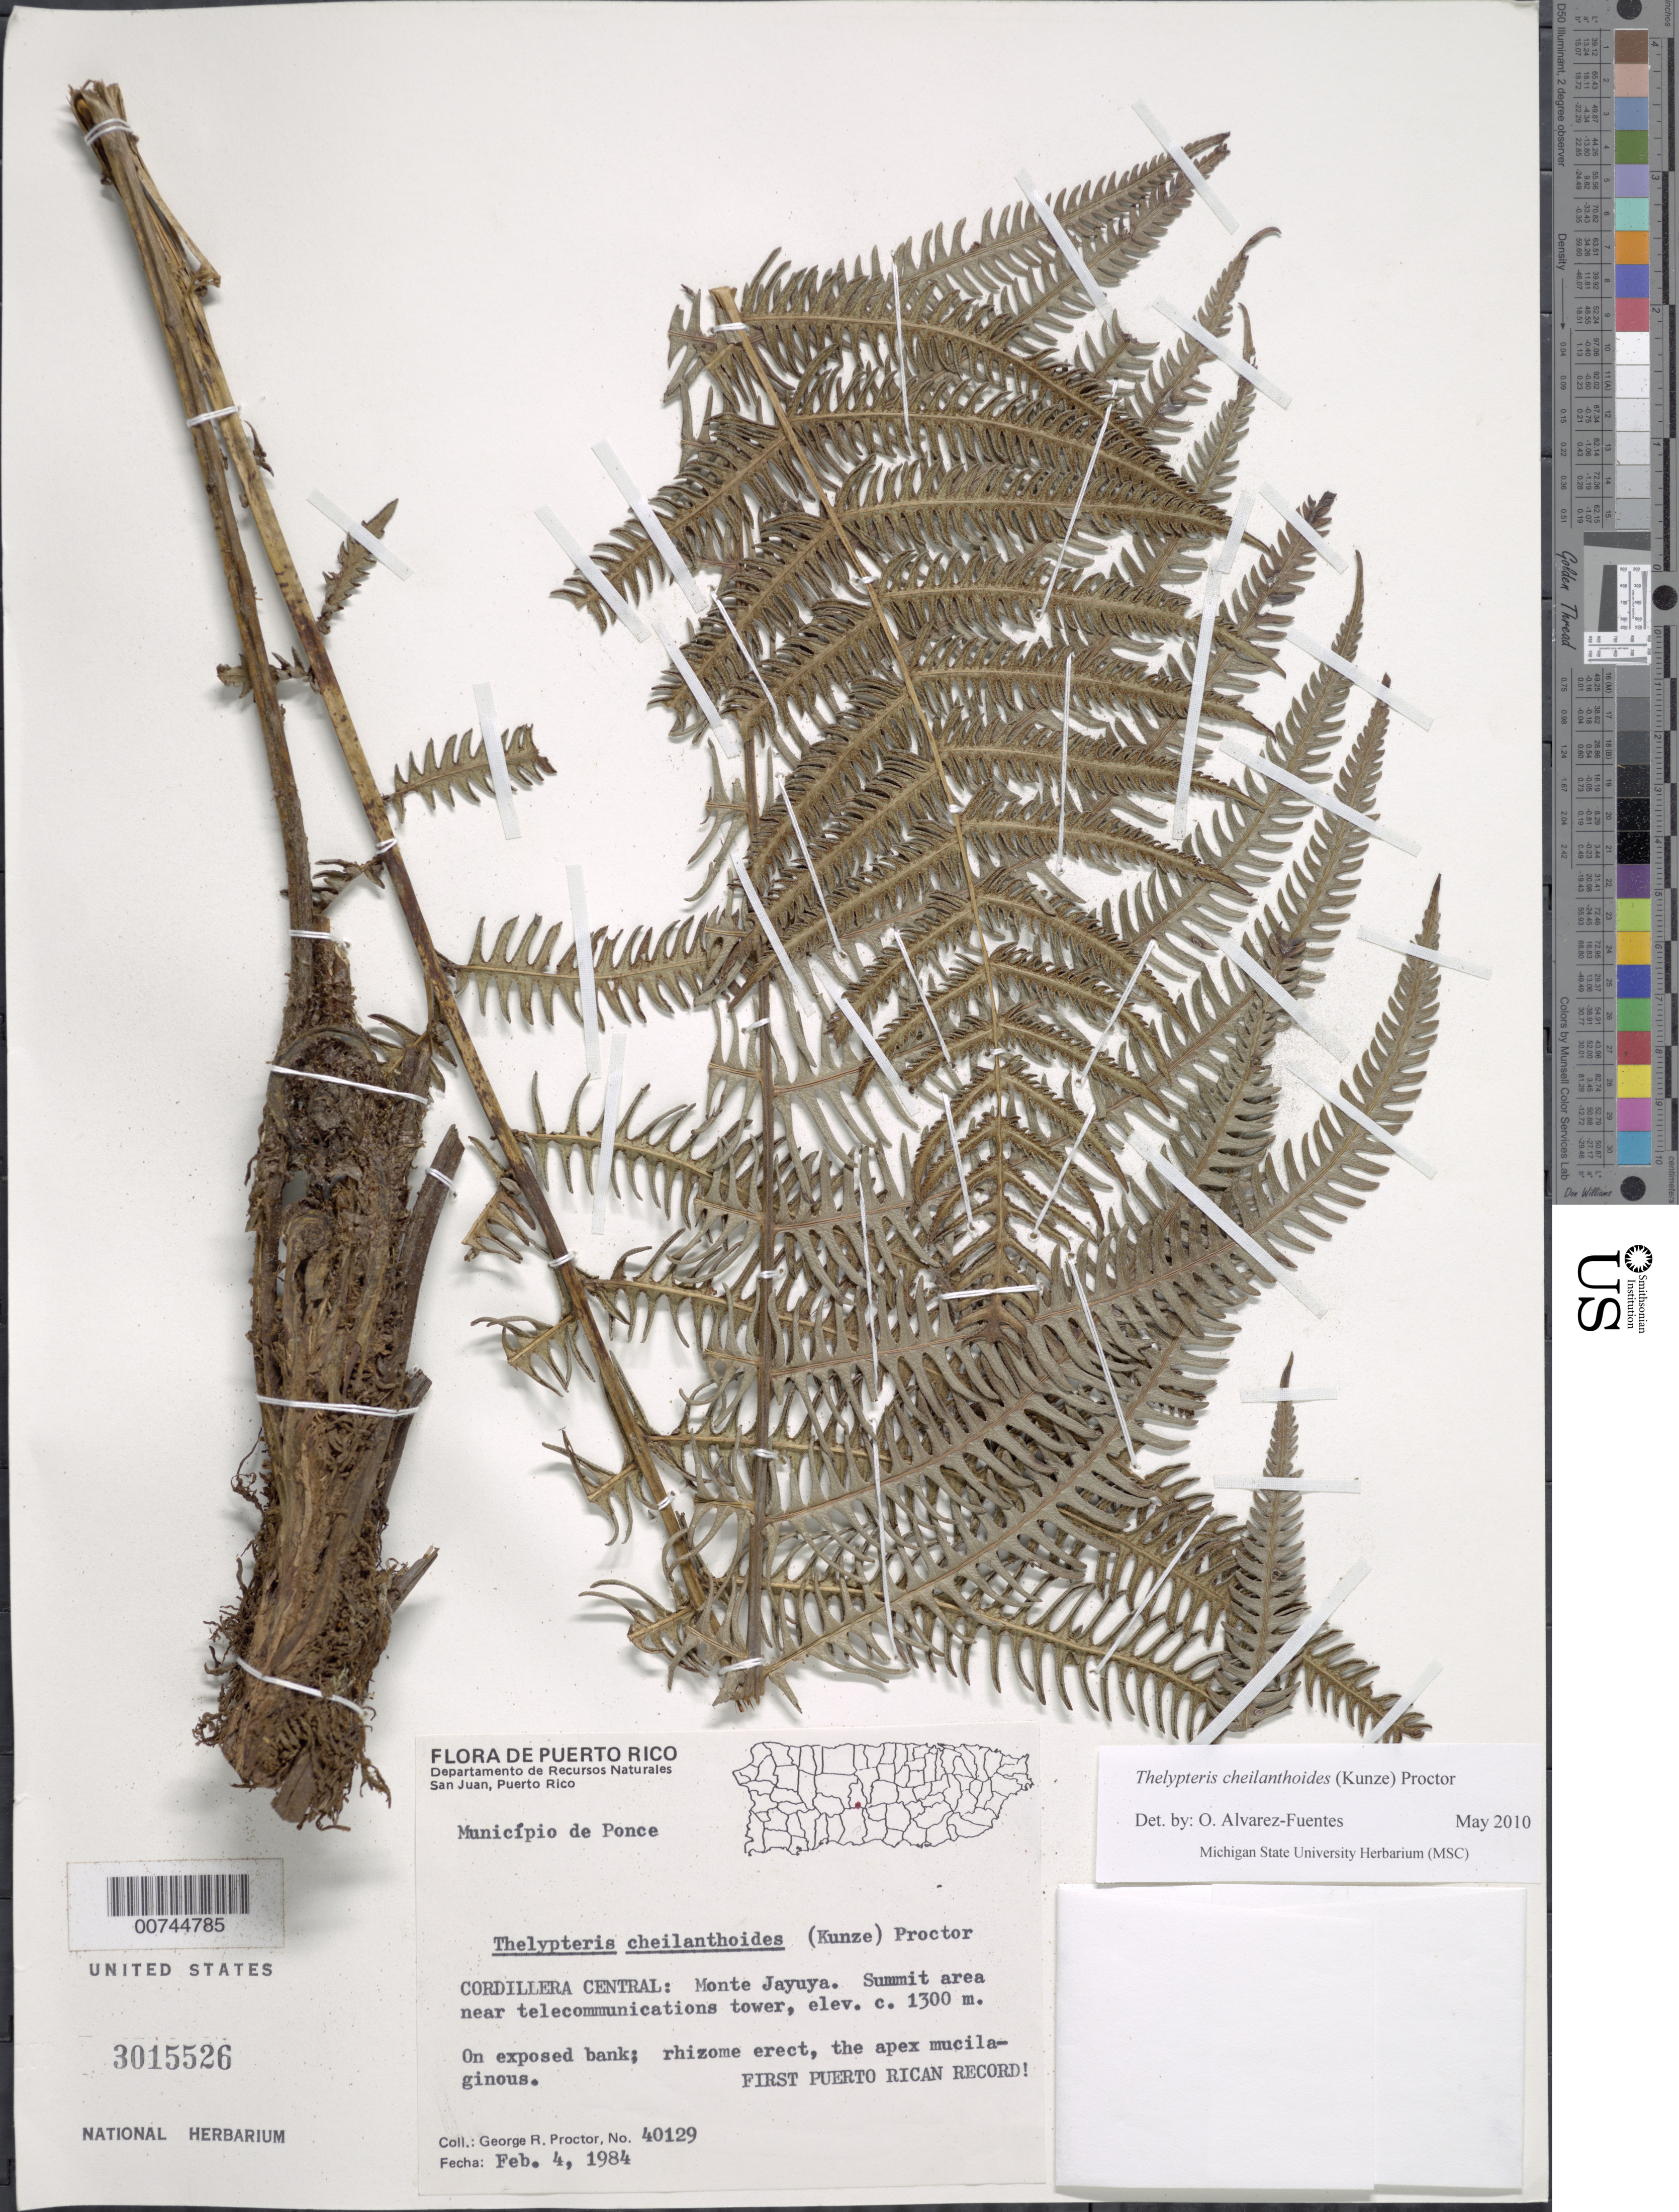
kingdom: Plantae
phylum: Tracheophyta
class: Polypodiopsida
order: Polypodiales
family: Thelypteridaceae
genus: Amauropelta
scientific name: Amauropelta cheilanthoides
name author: (Kunze) Á. Löve & D. Löve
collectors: G. R. Proctor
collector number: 40129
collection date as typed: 04 Feb 1984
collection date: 1984-02-04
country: Puerto Rico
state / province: Ponce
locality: Cordillera Central: Monte Jayuya. Summit area near telecommunications tower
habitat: On exposed bank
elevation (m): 1300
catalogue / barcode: US 3015526